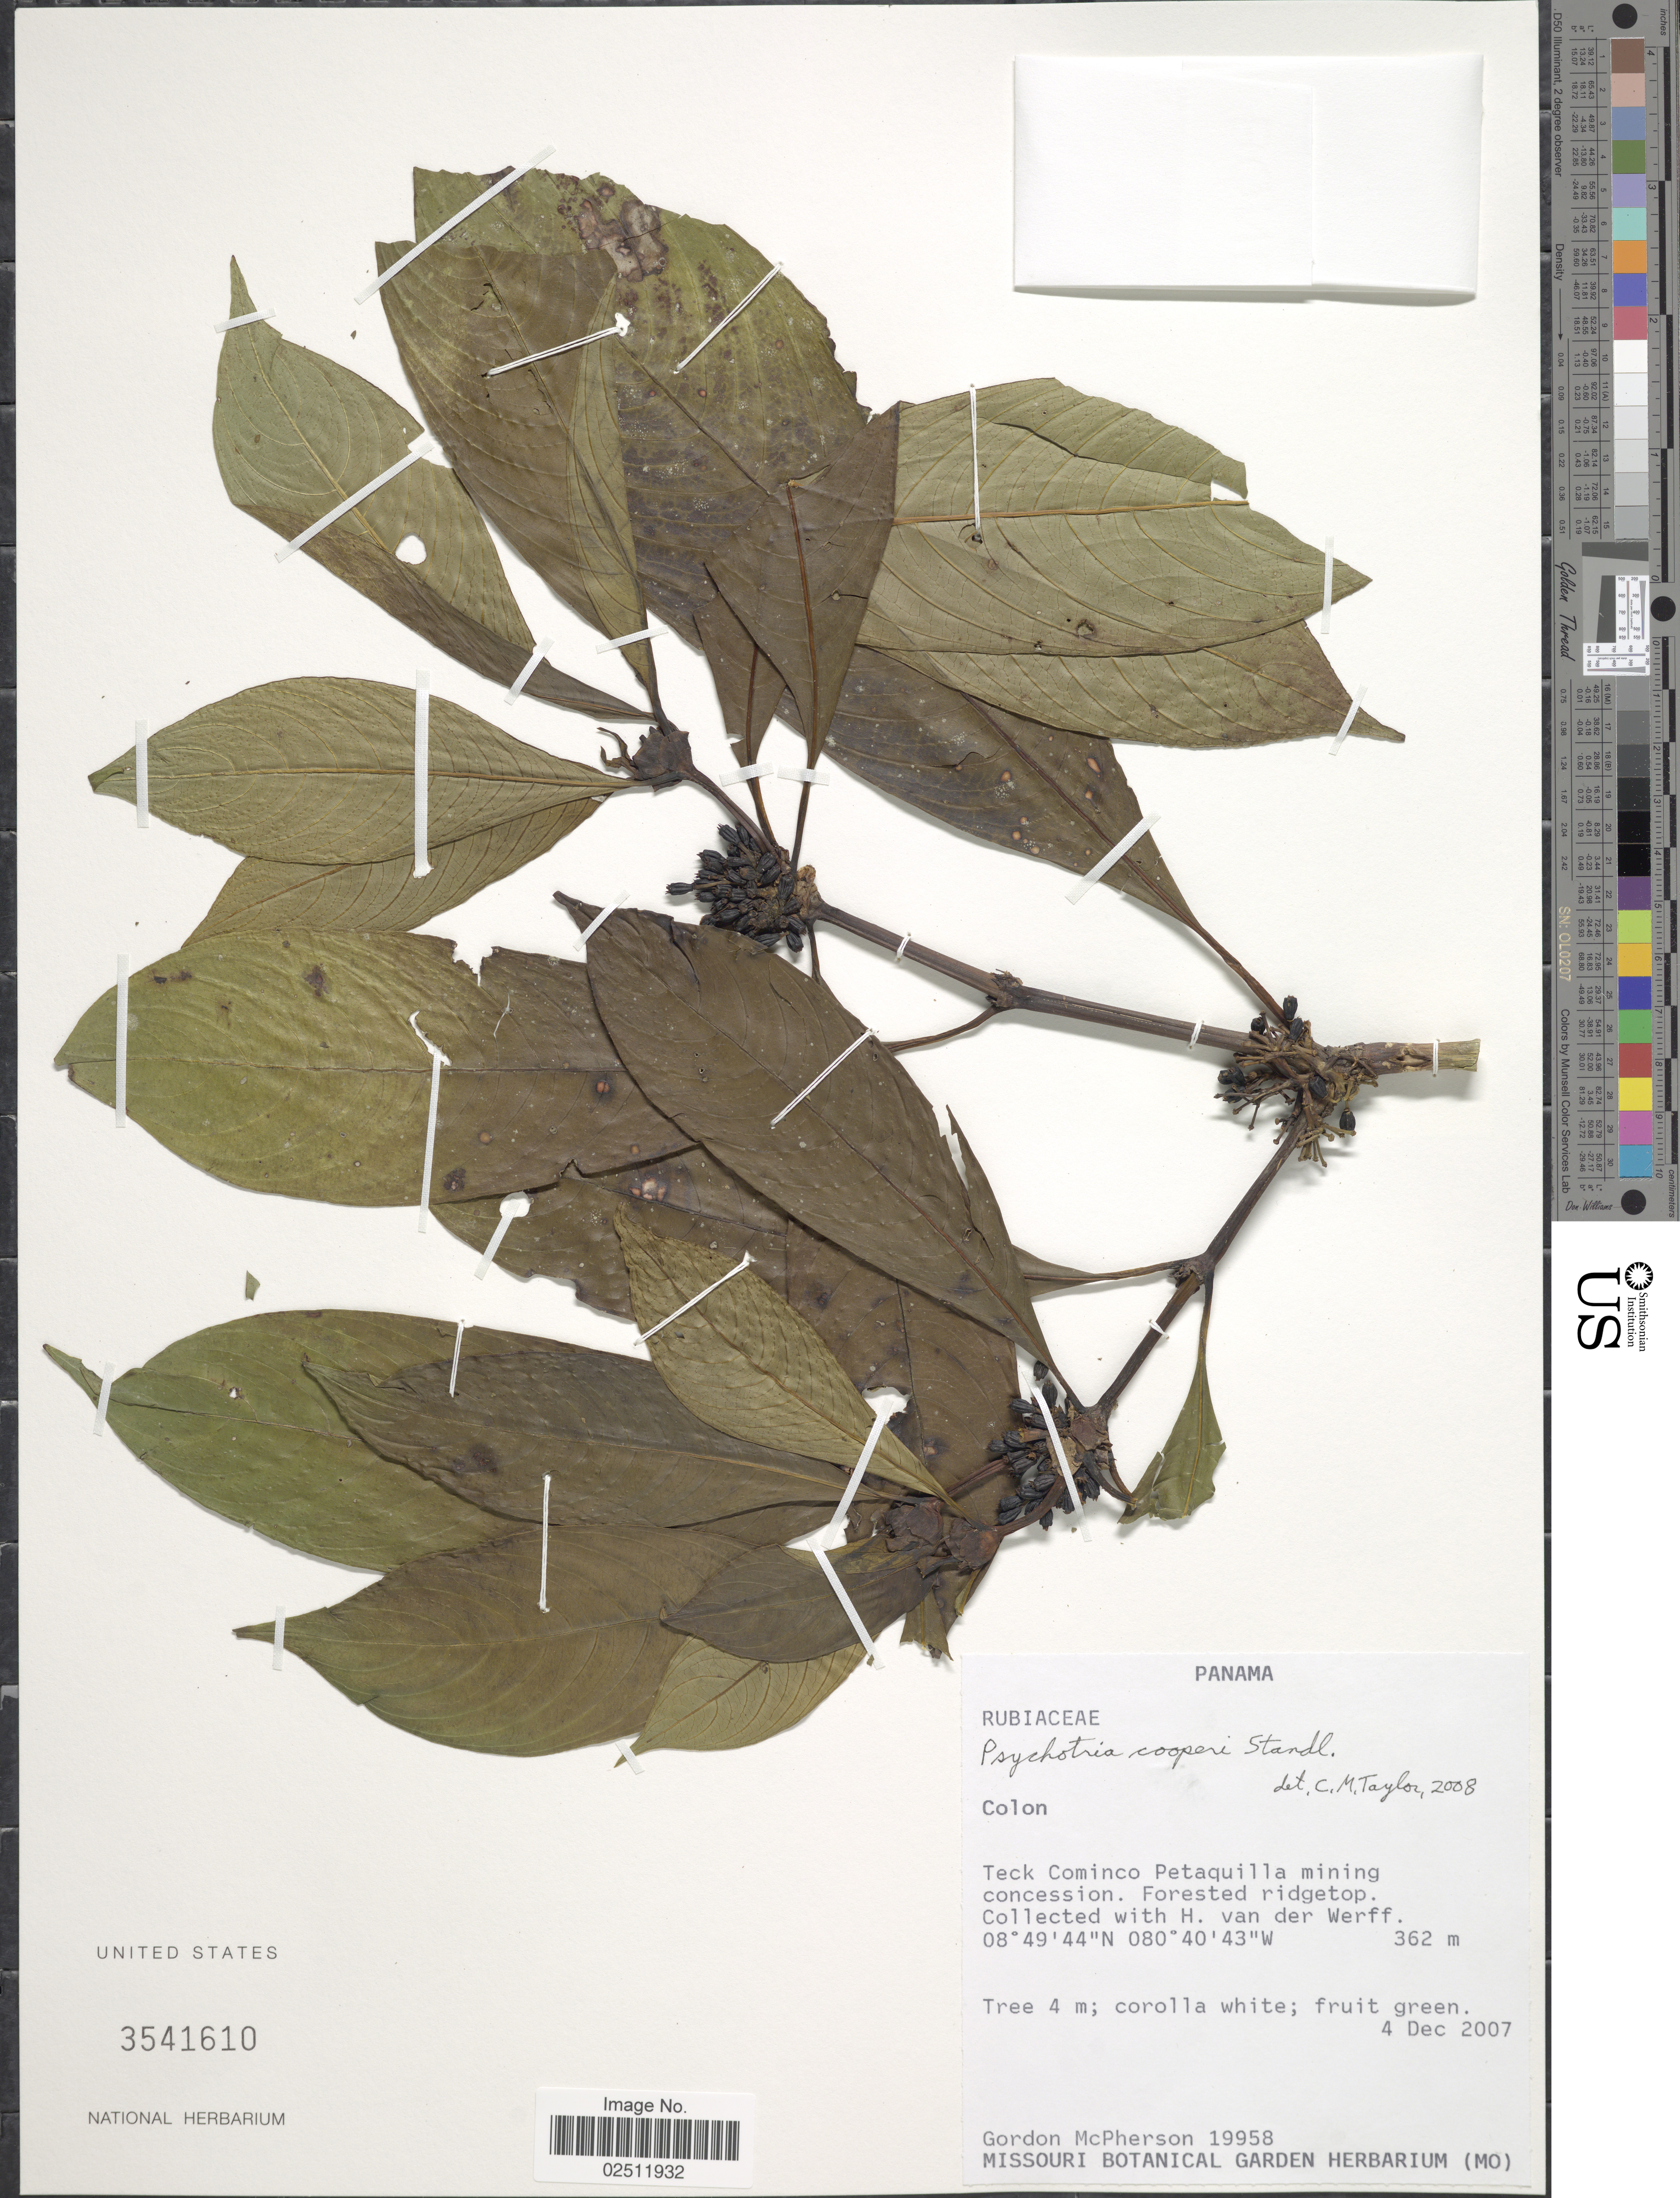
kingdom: Plantae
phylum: Tracheophyta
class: Magnoliopsida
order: Gentianales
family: Rubiaceae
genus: Psychotria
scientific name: Psychotria cooperi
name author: Standl.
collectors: G. McPherson & H. van der Werff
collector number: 19958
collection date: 2007-12-04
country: Panama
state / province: Colón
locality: Teck Cominco Petaquilla mining concession. Forested ridgetop.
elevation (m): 362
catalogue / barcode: US 3541610